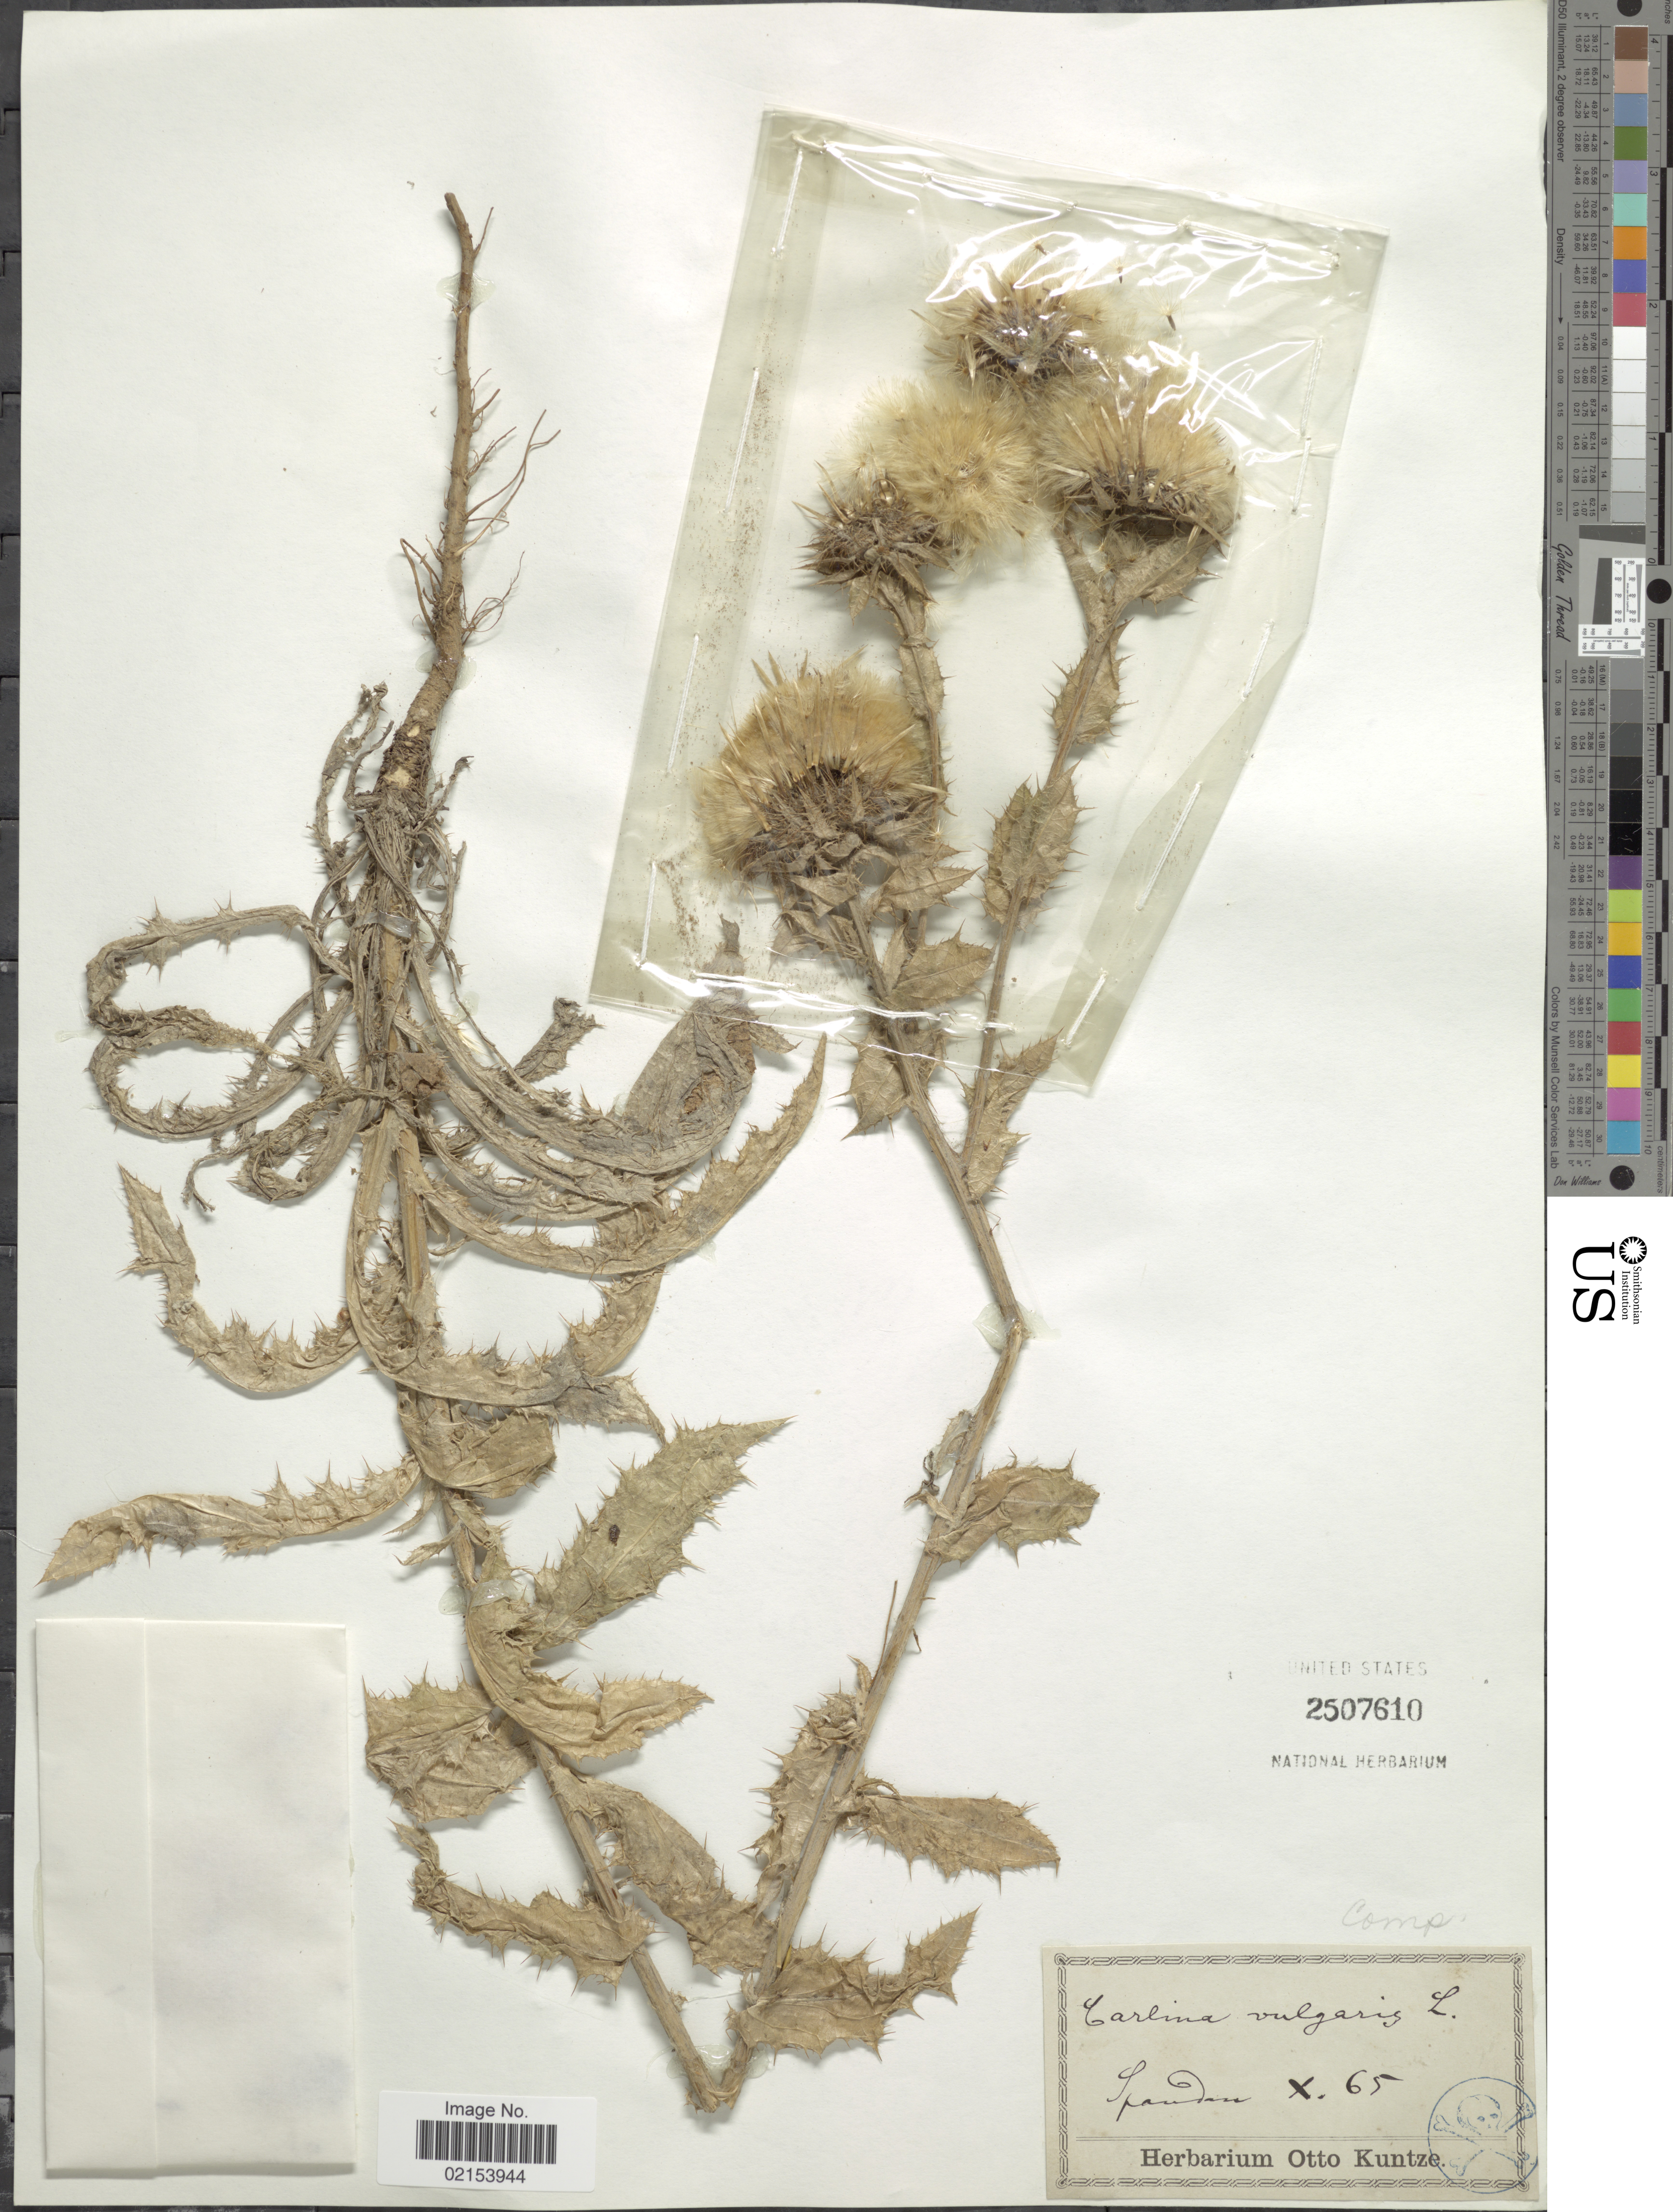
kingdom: Plantae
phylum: Tracheophyta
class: Magnoliopsida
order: Asterales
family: Asteraceae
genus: Carlina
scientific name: Carlina vulgaris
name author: L.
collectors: ex herb. Otto Kuntze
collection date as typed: Transcribed d/m/y: /10/65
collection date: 1865-10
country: Germany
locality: Spandau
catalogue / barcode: US 2507610